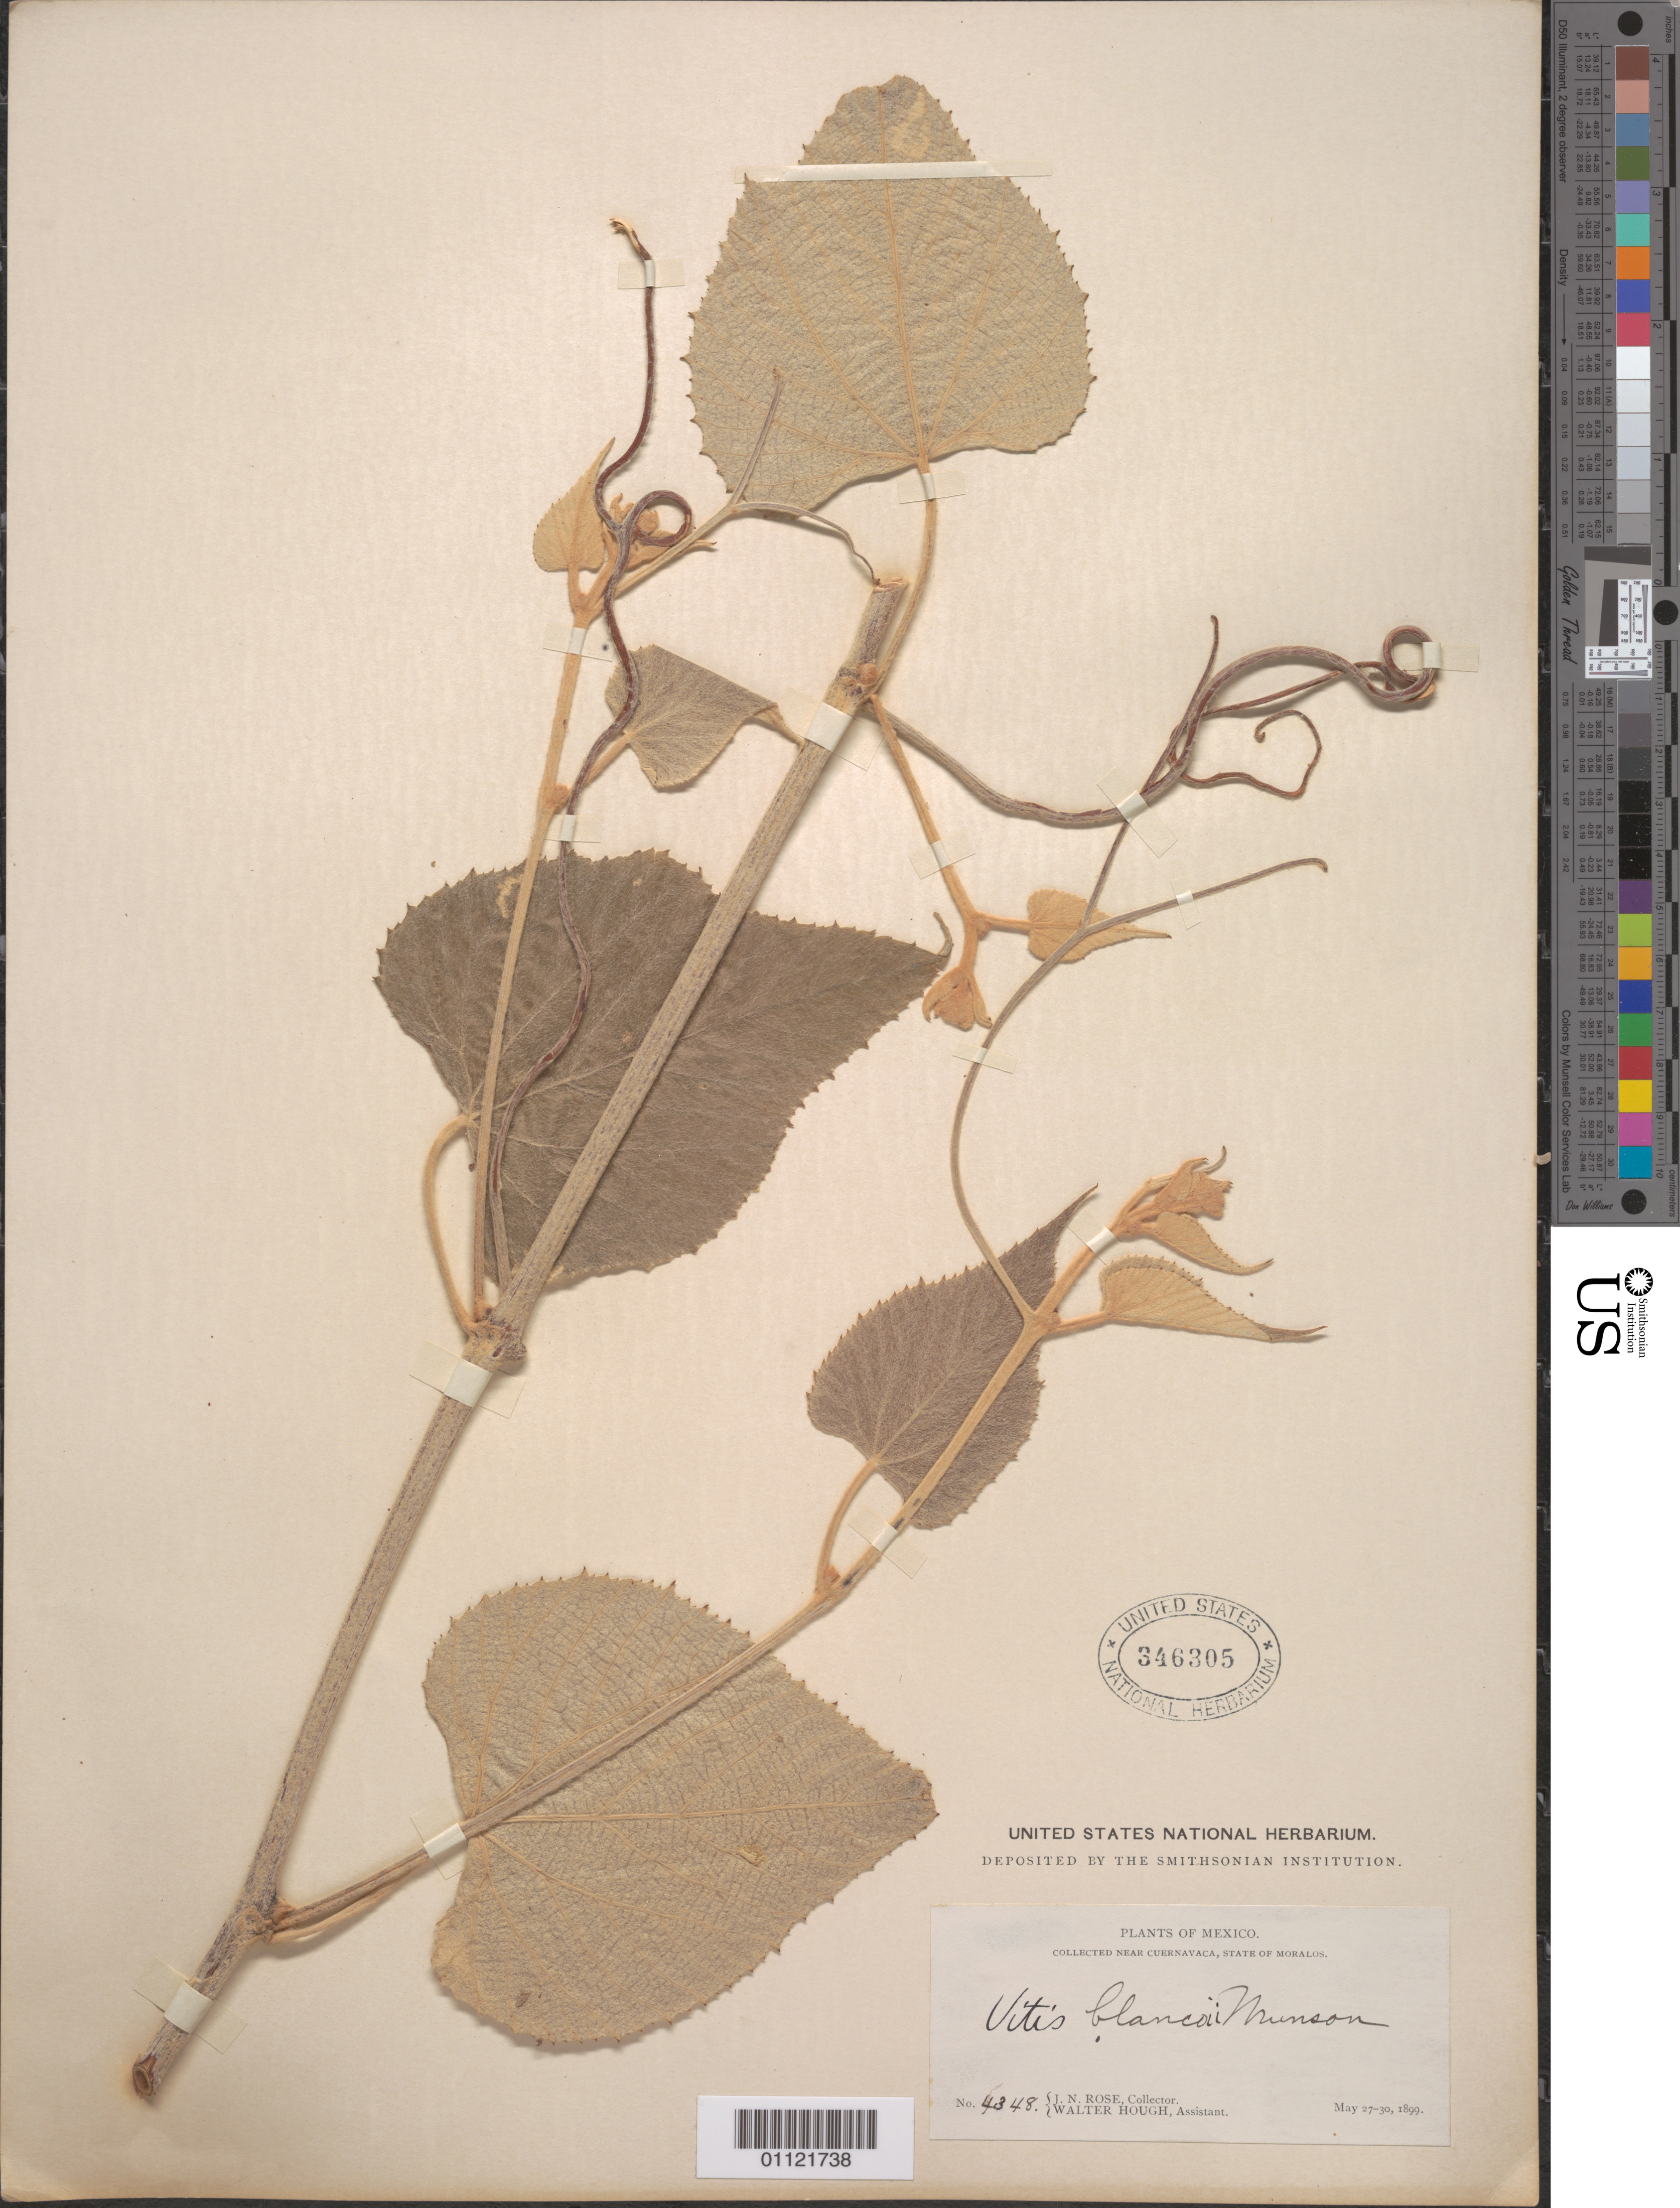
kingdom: Plantae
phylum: Tracheophyta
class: Magnoliopsida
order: Vitales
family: Vitaceae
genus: Vitis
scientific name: Vitis blancoii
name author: Munson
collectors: J. N. Rose & W. Hough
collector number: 4348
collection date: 1899-05-27/1899-05-30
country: Mexico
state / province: Morelos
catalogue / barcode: US 346305